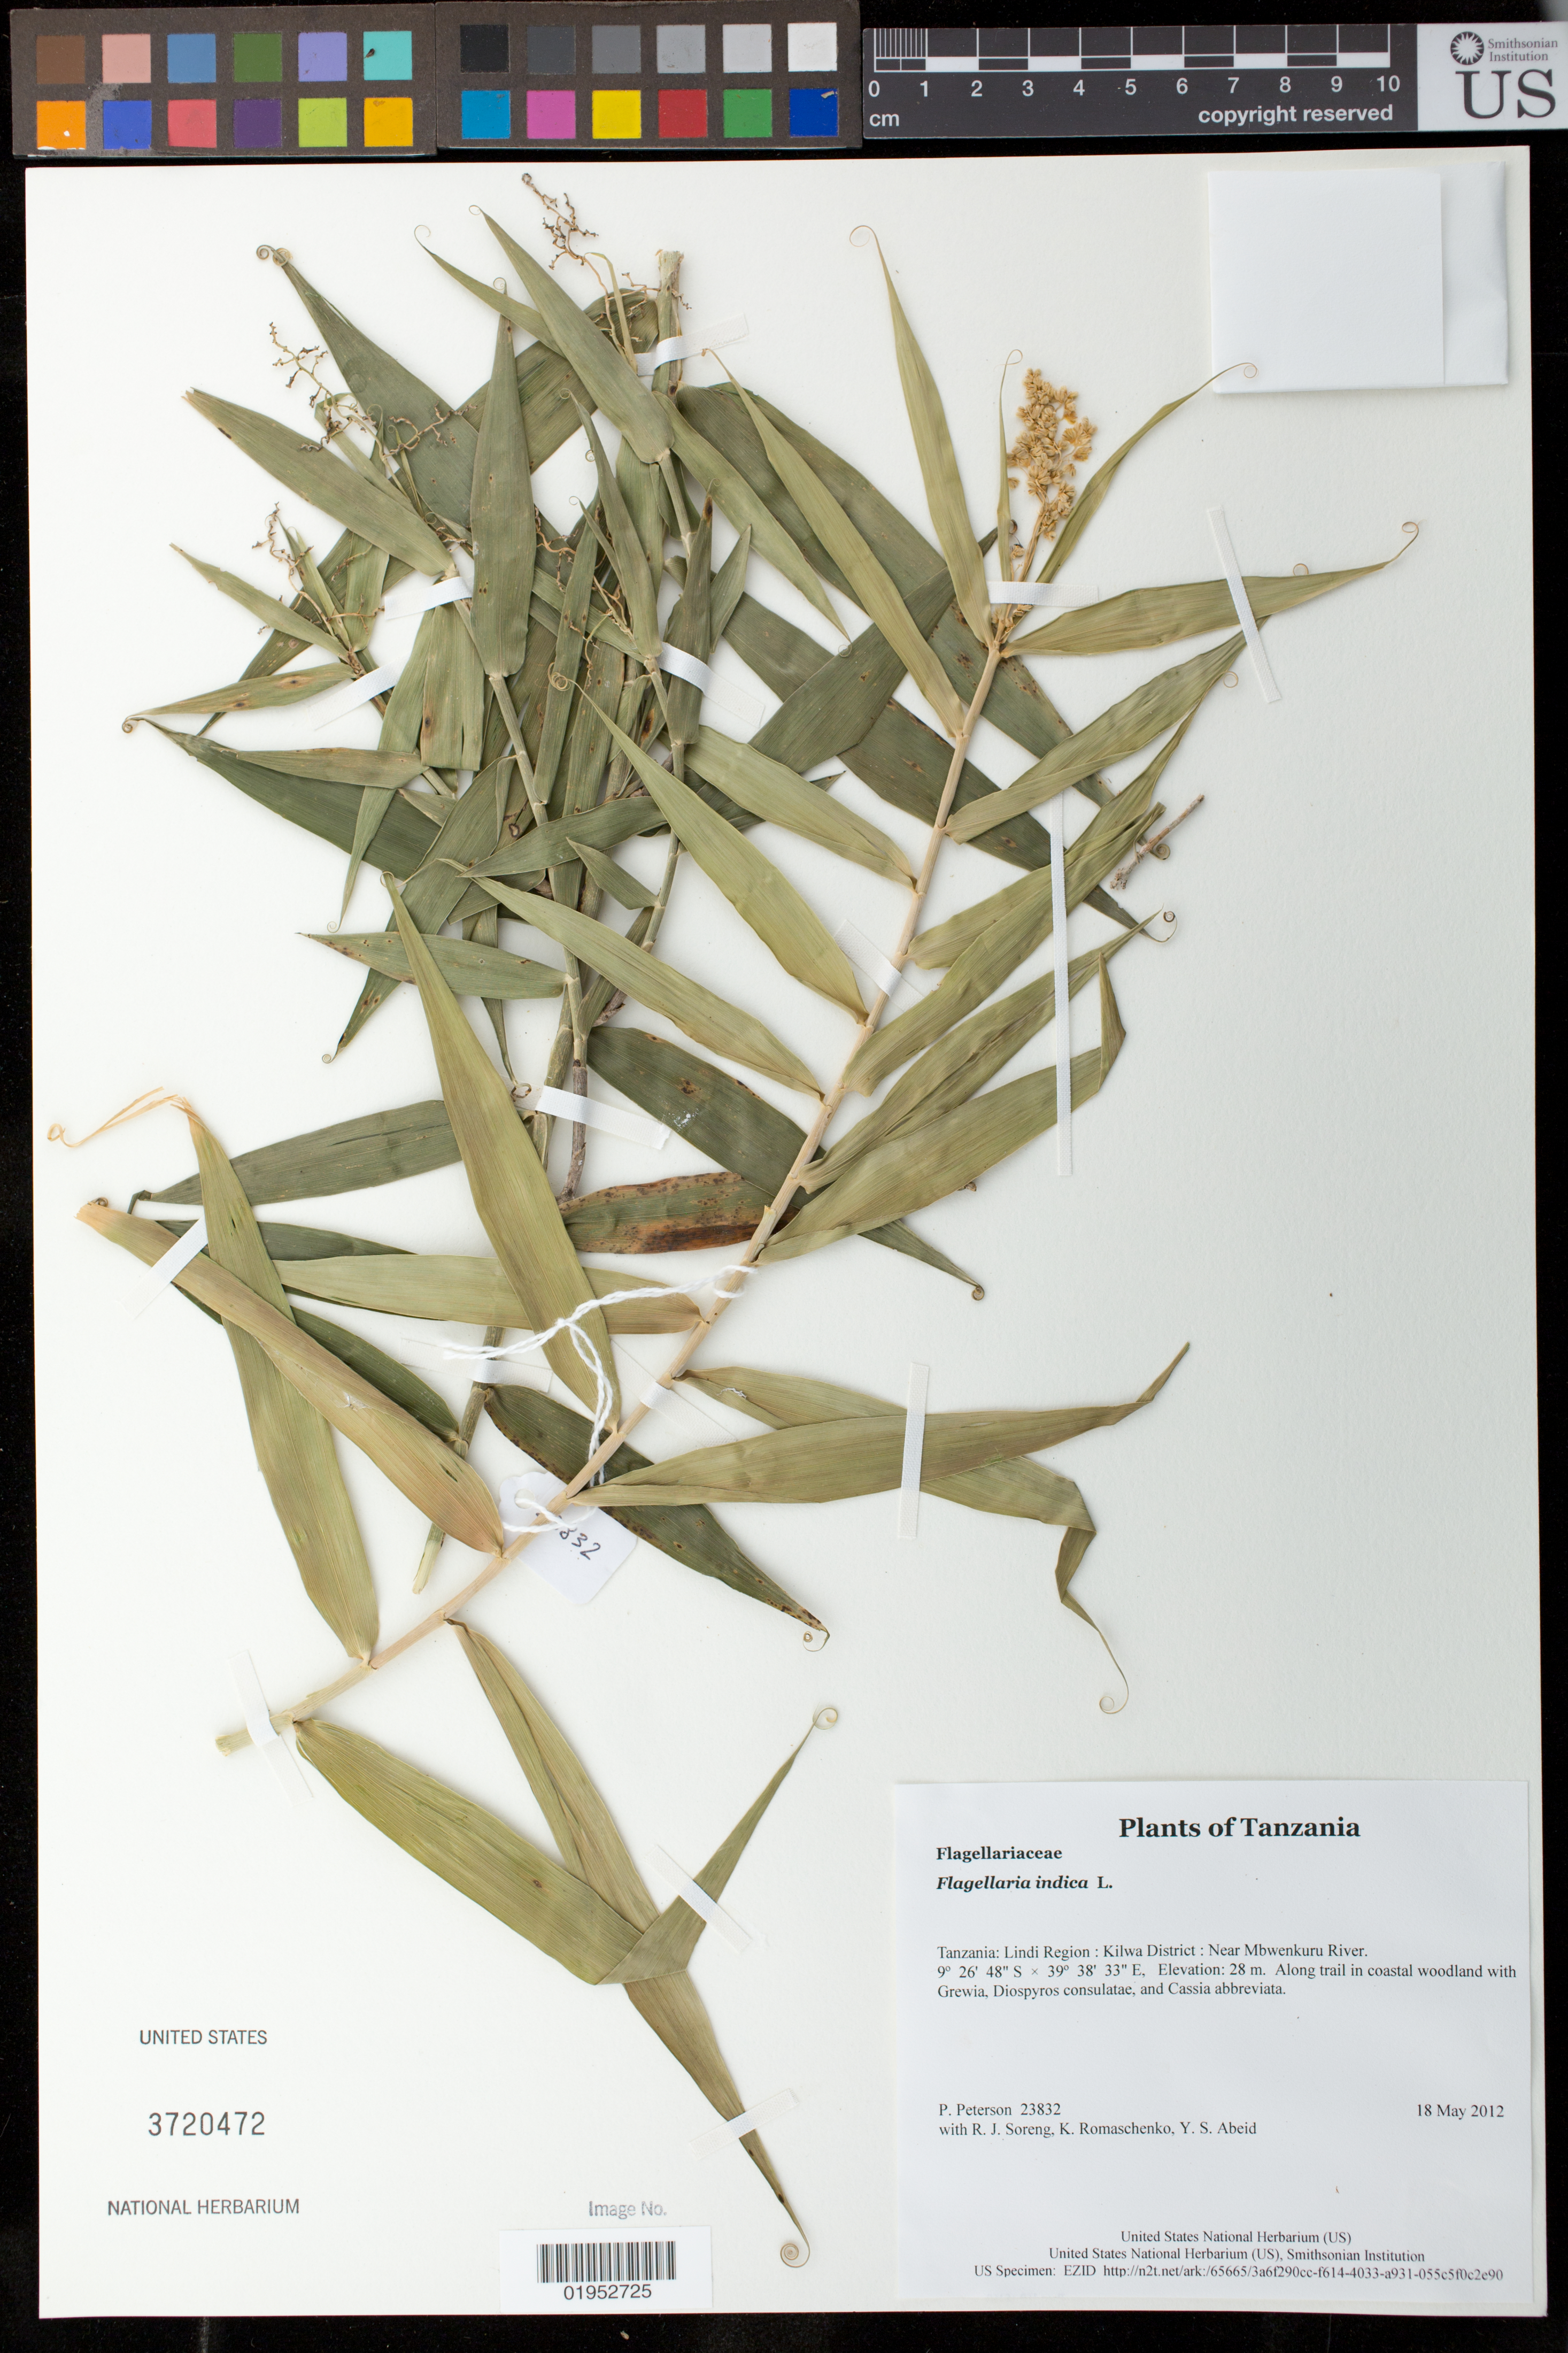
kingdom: Plantae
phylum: Tracheophyta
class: Liliopsida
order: Poales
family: Flagellariaceae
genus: Flagellaria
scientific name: Flagellaria indica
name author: L.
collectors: P. M. Peterson, R. J. Soreng, K. Romaschenko & Y. Abeid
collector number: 23832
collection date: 2012-05-18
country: Tanzania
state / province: Lindi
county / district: Kilwa District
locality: Near Mbwenkuru River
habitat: Along trail in coastal woodland with Grewia, Diospyros consulatae, and Cassia abbreviata.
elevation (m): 28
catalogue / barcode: US 3720472